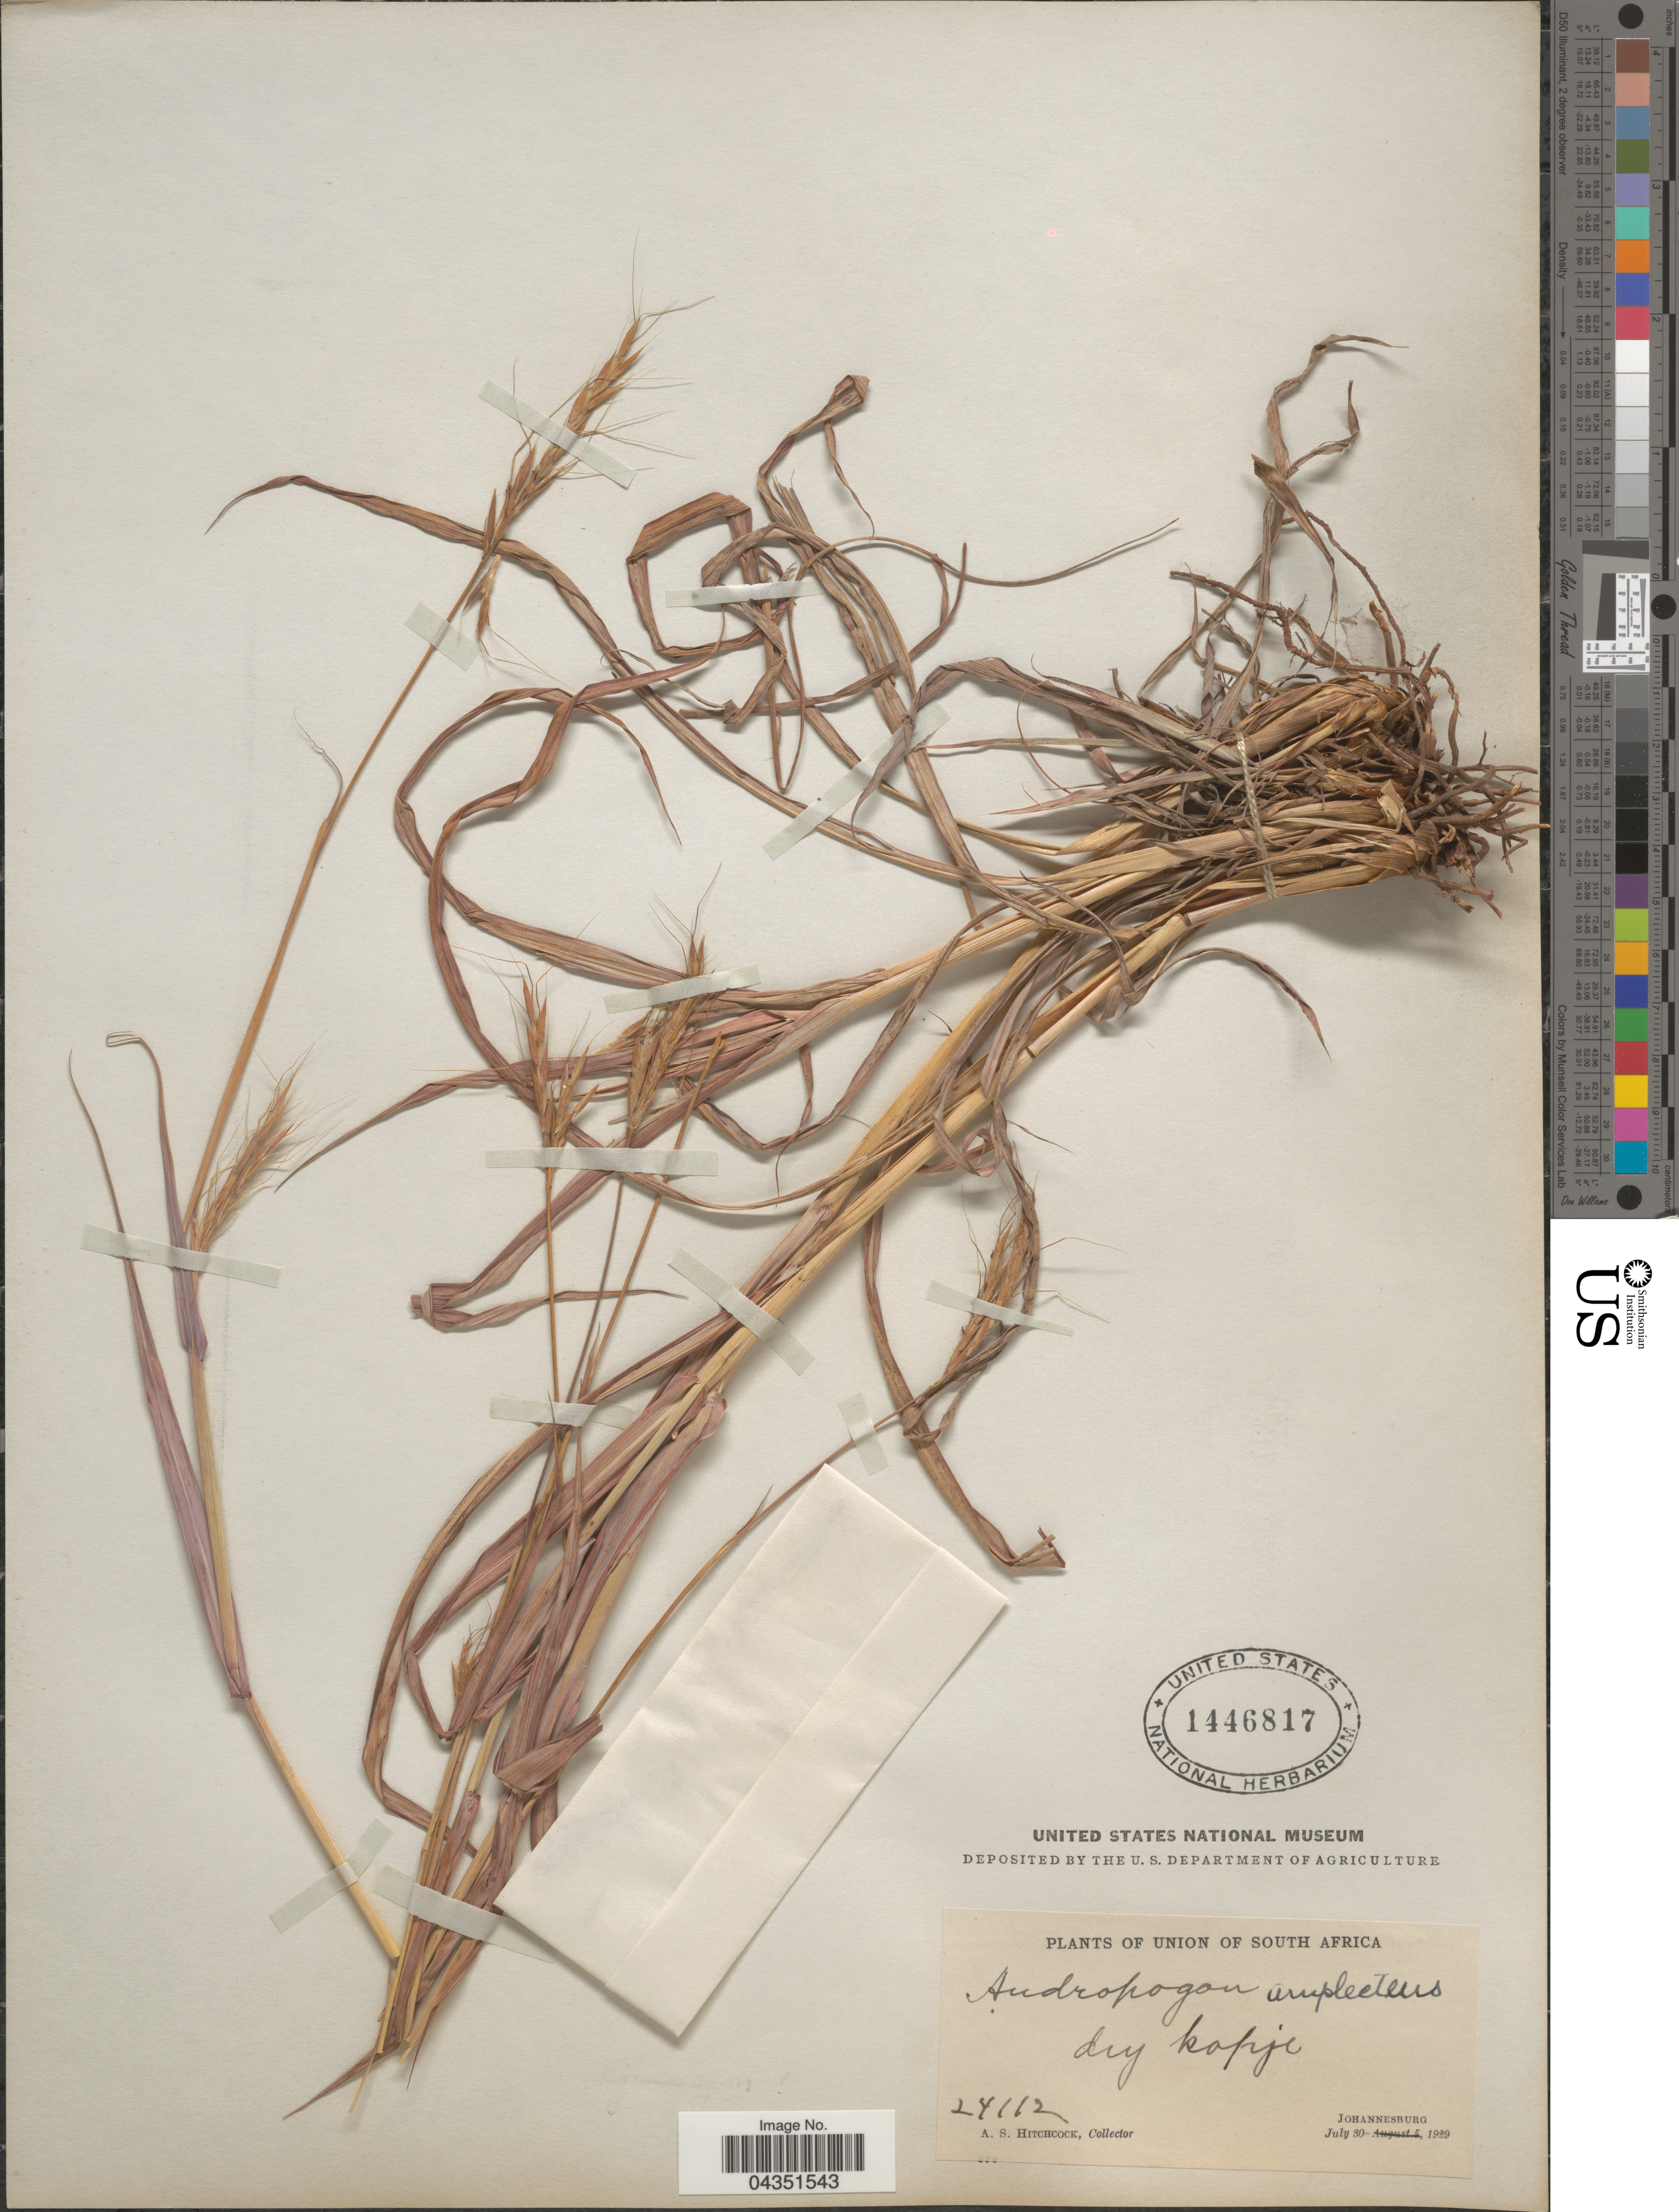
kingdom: Plantae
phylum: Tracheophyta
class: Liliopsida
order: Poales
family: Poaceae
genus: Diheteropogon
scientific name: Diheteropogon amplectens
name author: (Nees) Clayton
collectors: A. S. Hitchcock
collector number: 24112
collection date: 1929-07-30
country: South Africa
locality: Union of South Africa. Dry kopje. Johannesburg.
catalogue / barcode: US 1446817